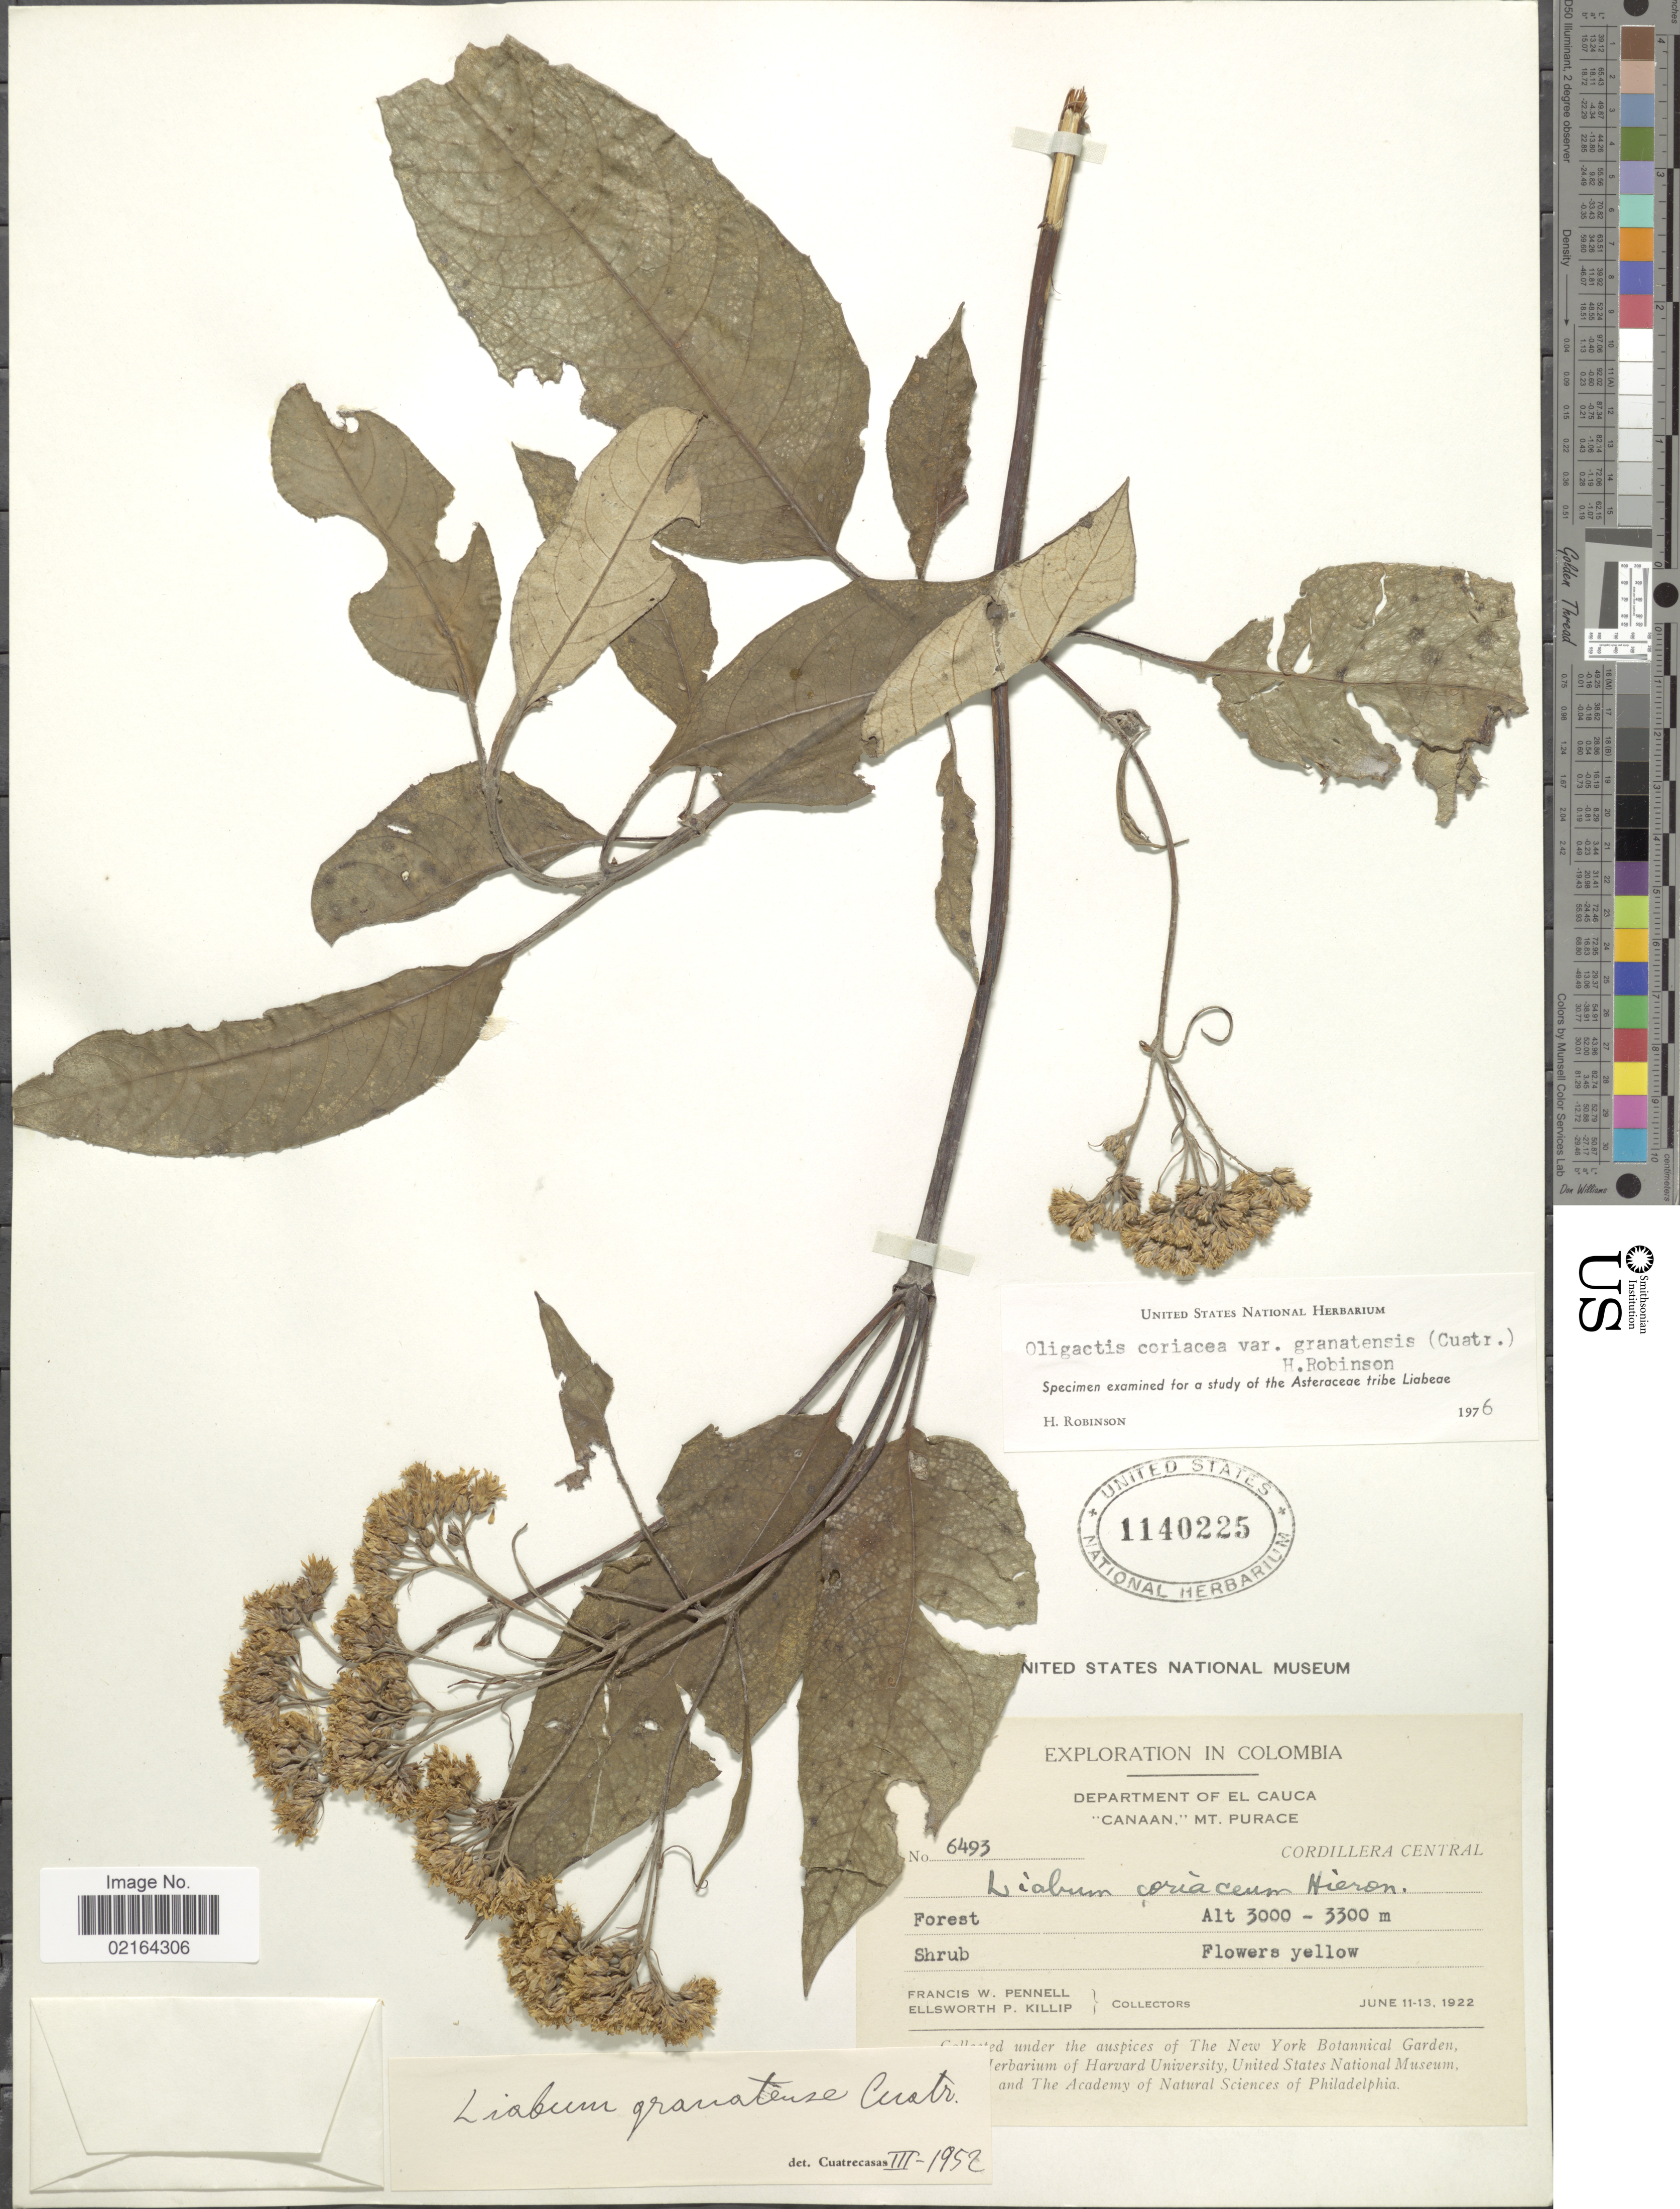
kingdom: Plantae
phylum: Tracheophyta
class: Magnoliopsida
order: Asterales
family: Asteraceae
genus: Sampera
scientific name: Sampera coriacea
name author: (Hieron.) V.A. Funk & H. Rob.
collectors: F. W. Pennell & E. P. Killip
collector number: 6493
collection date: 1922-06-11/1922-06-13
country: Colombia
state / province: Cauca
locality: Department of El Cauca, Canaan Mt. Purace, Cordillera Central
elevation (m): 3000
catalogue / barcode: US 1140225